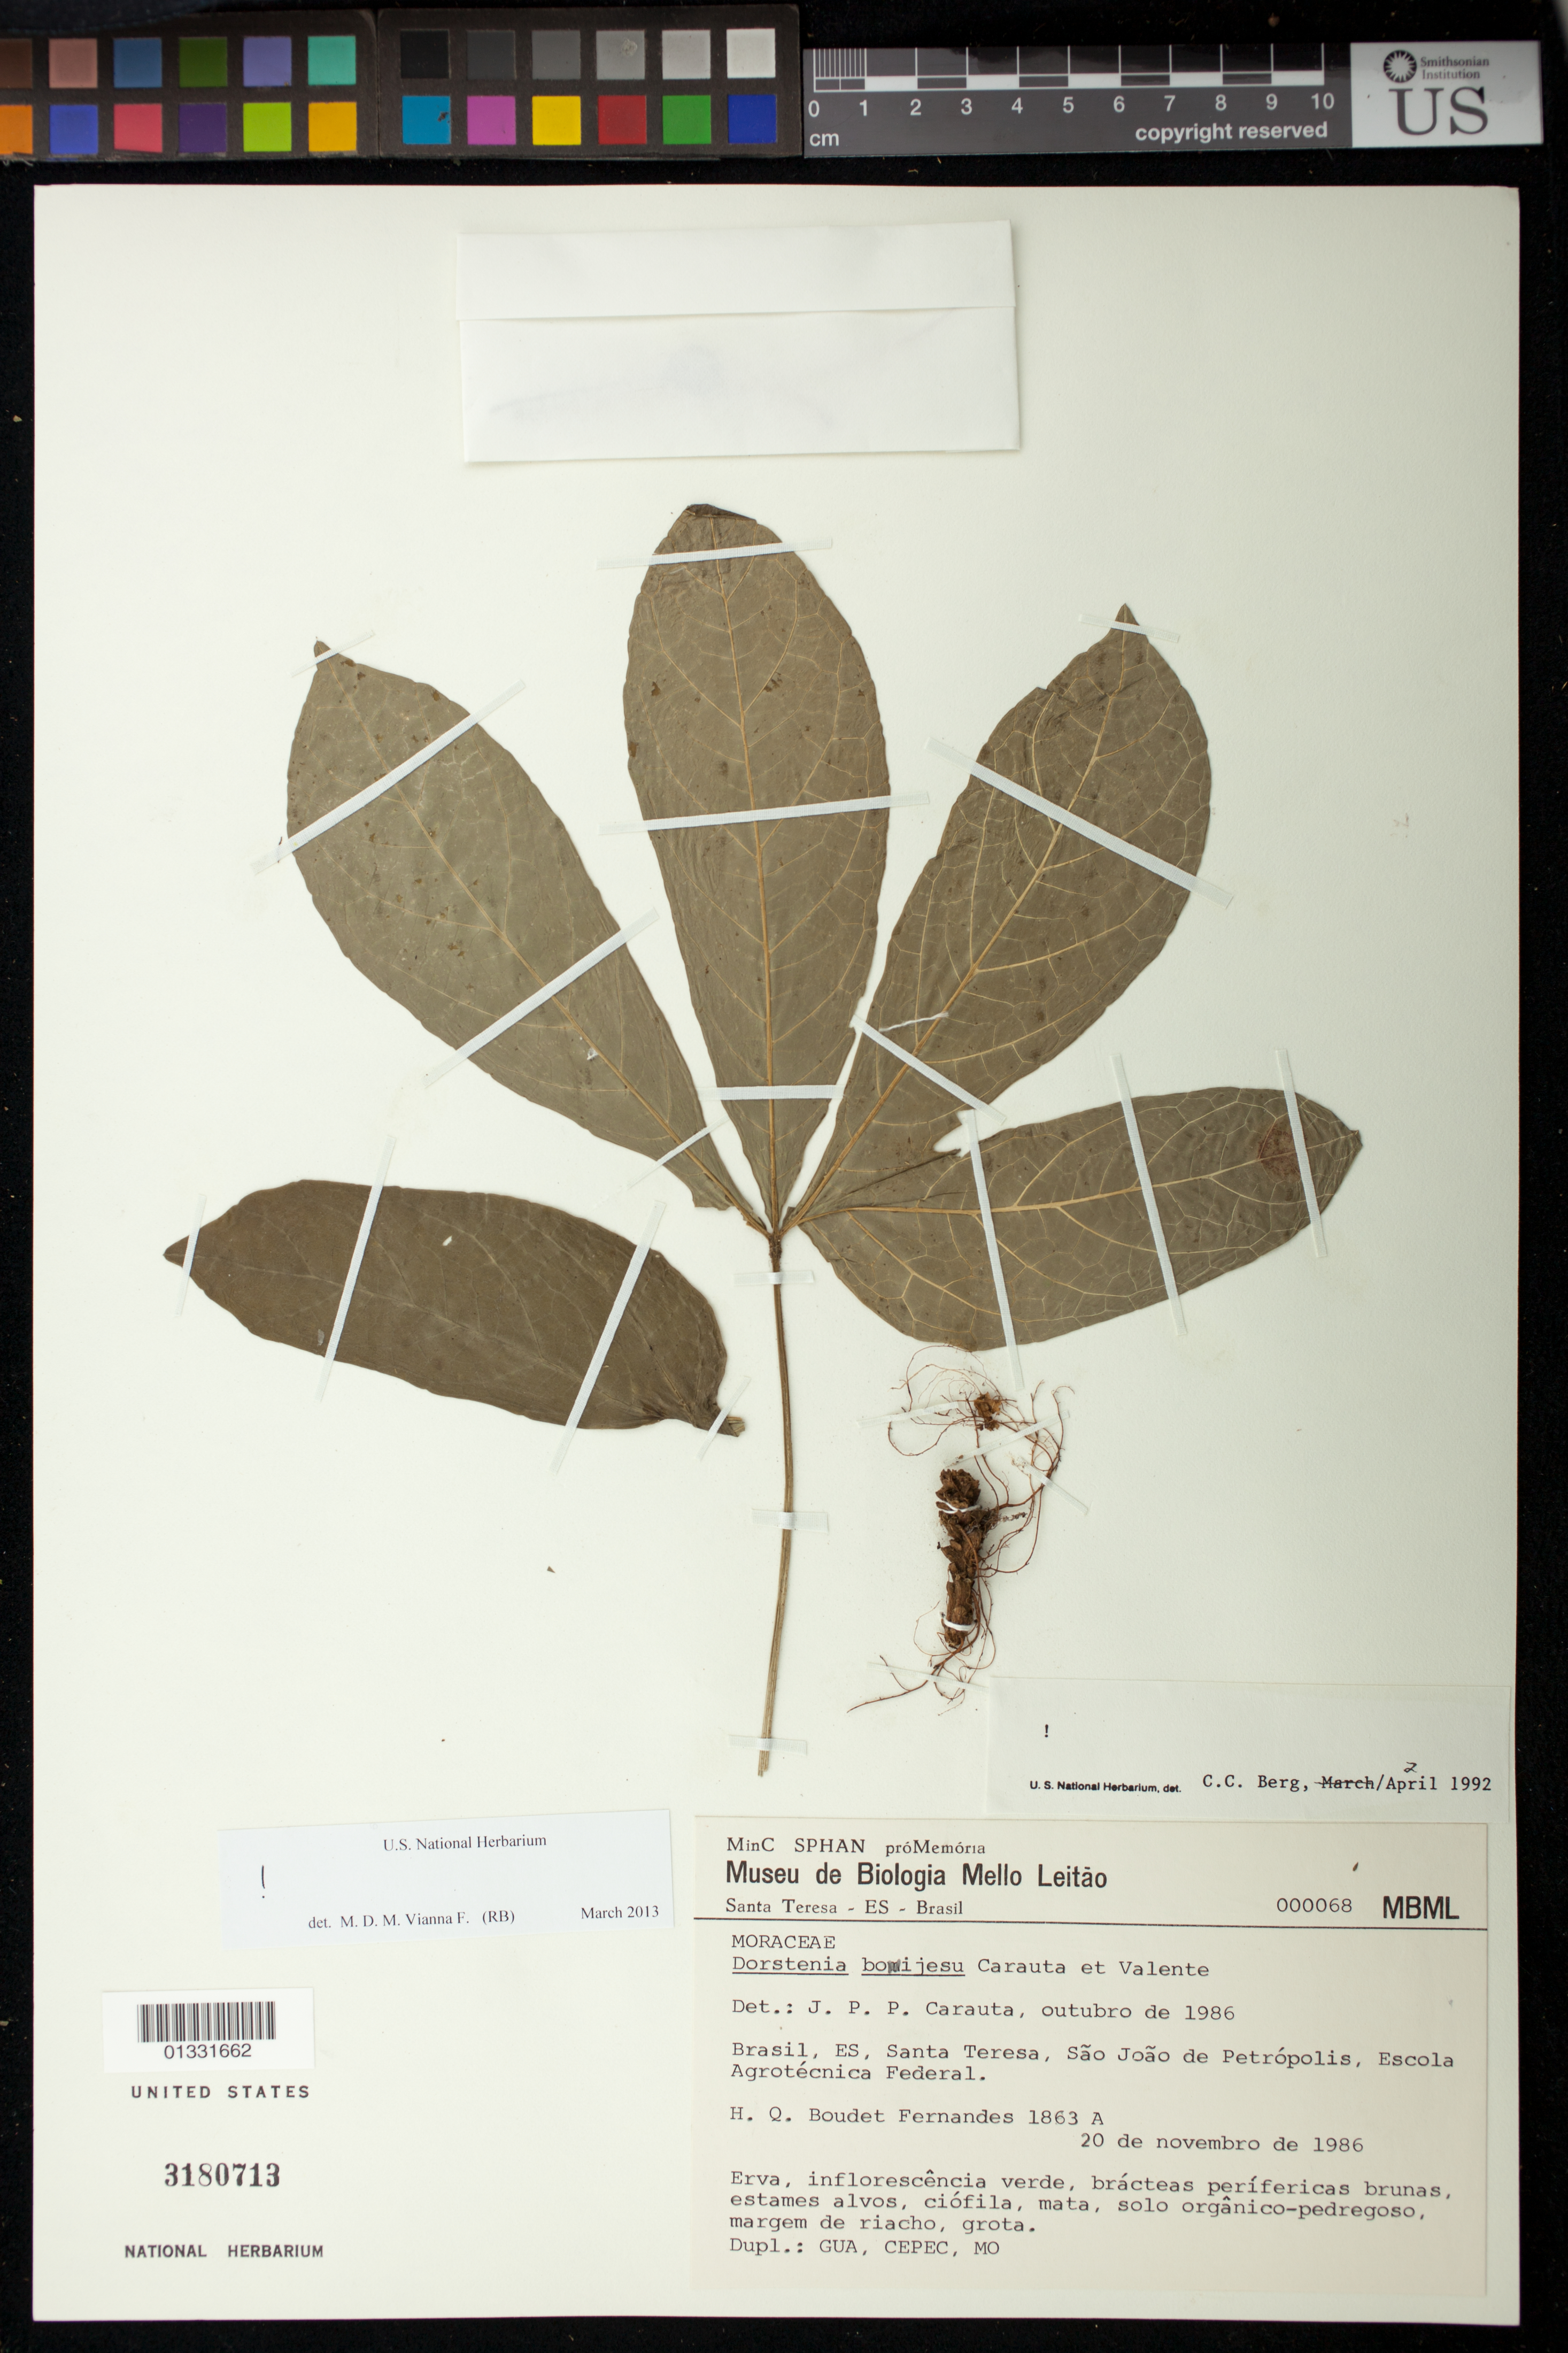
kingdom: Plantae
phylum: Tracheophyta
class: Magnoliopsida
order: Rosales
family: Moraceae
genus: Dorstenia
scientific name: Dorstenia bonijesu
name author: Carauta & C. Valente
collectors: H. Q. Boudet Fernandes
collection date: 1986-11-20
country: Brazil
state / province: Espírito Santo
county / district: Santa Teresa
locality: São João de Petrópolis, Escola Agrotécnica Federal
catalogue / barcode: US 3180713